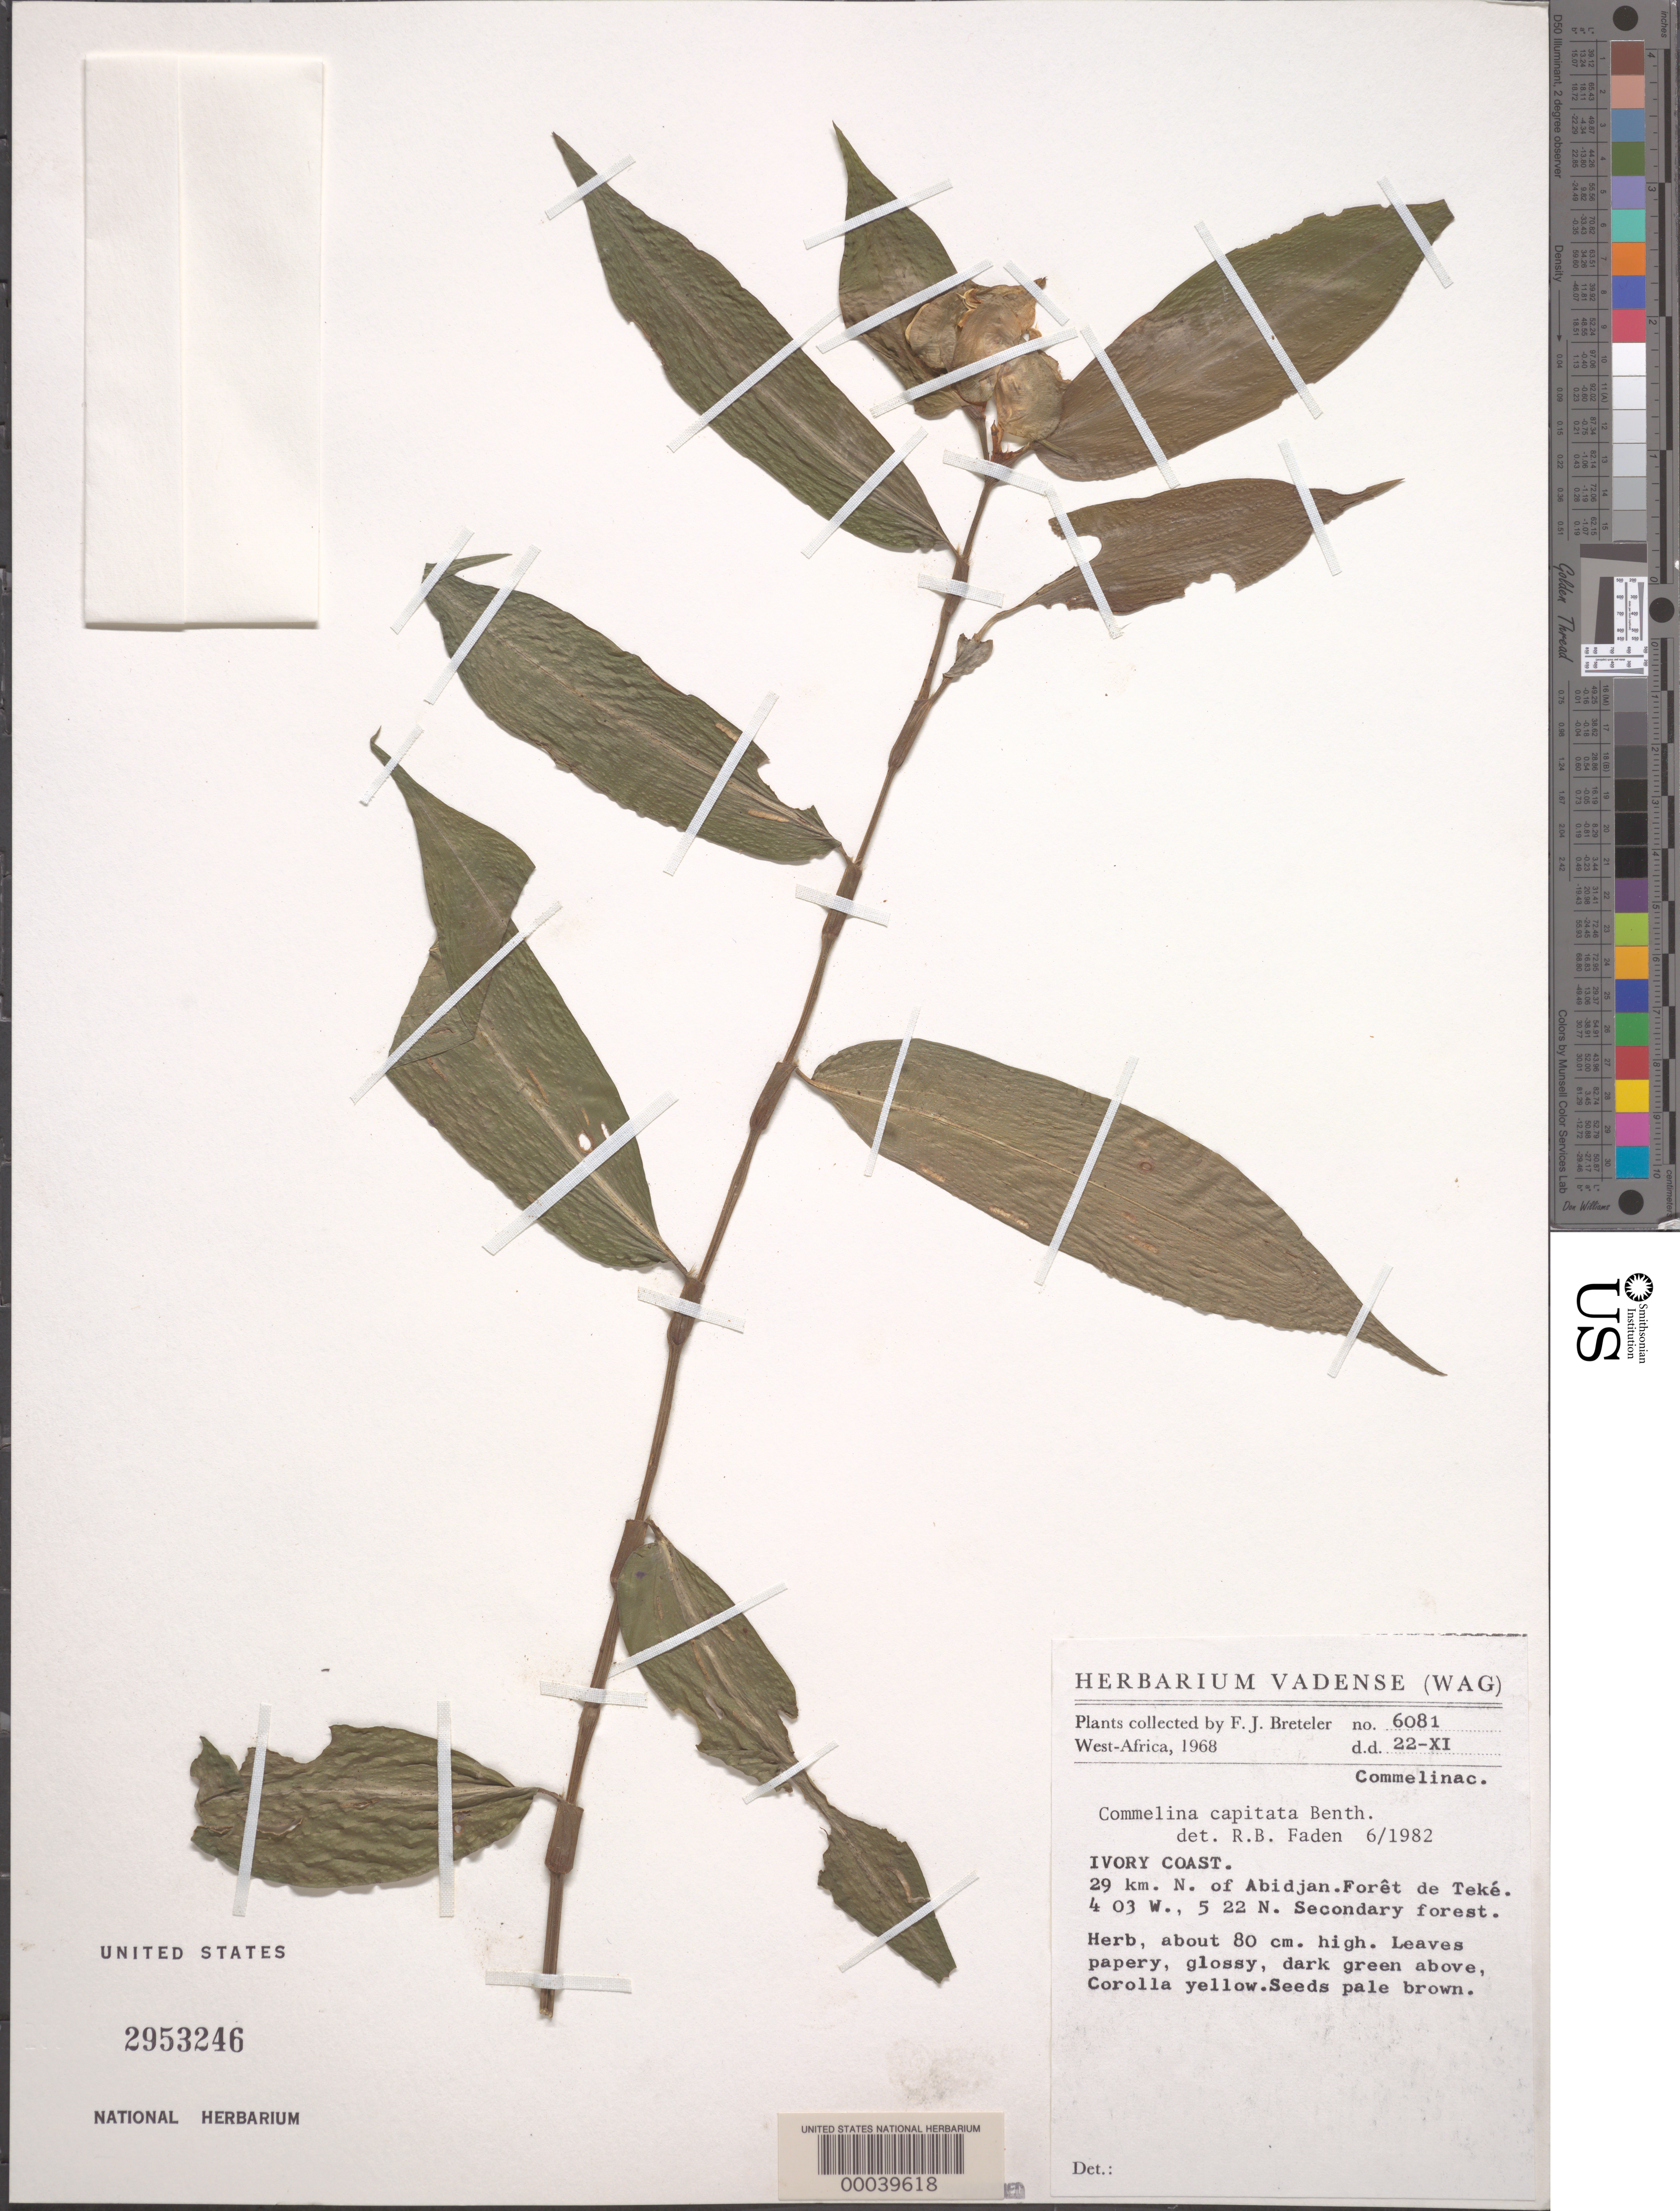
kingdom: Plantae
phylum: Tracheophyta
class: Liliopsida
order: Commelinales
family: Commelinaceae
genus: Commelina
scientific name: Commelina capitata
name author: Benth.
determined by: Faden, Robert B., (US), Smithsonian Institution - National Museum of Natural History (UNITED STATES)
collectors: F. J. Breteler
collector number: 6081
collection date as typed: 22 Oct 1968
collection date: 1968-10-22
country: Ivory Coast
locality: N of Abidjan, Teke Forest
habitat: Secondary forest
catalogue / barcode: US 2953246